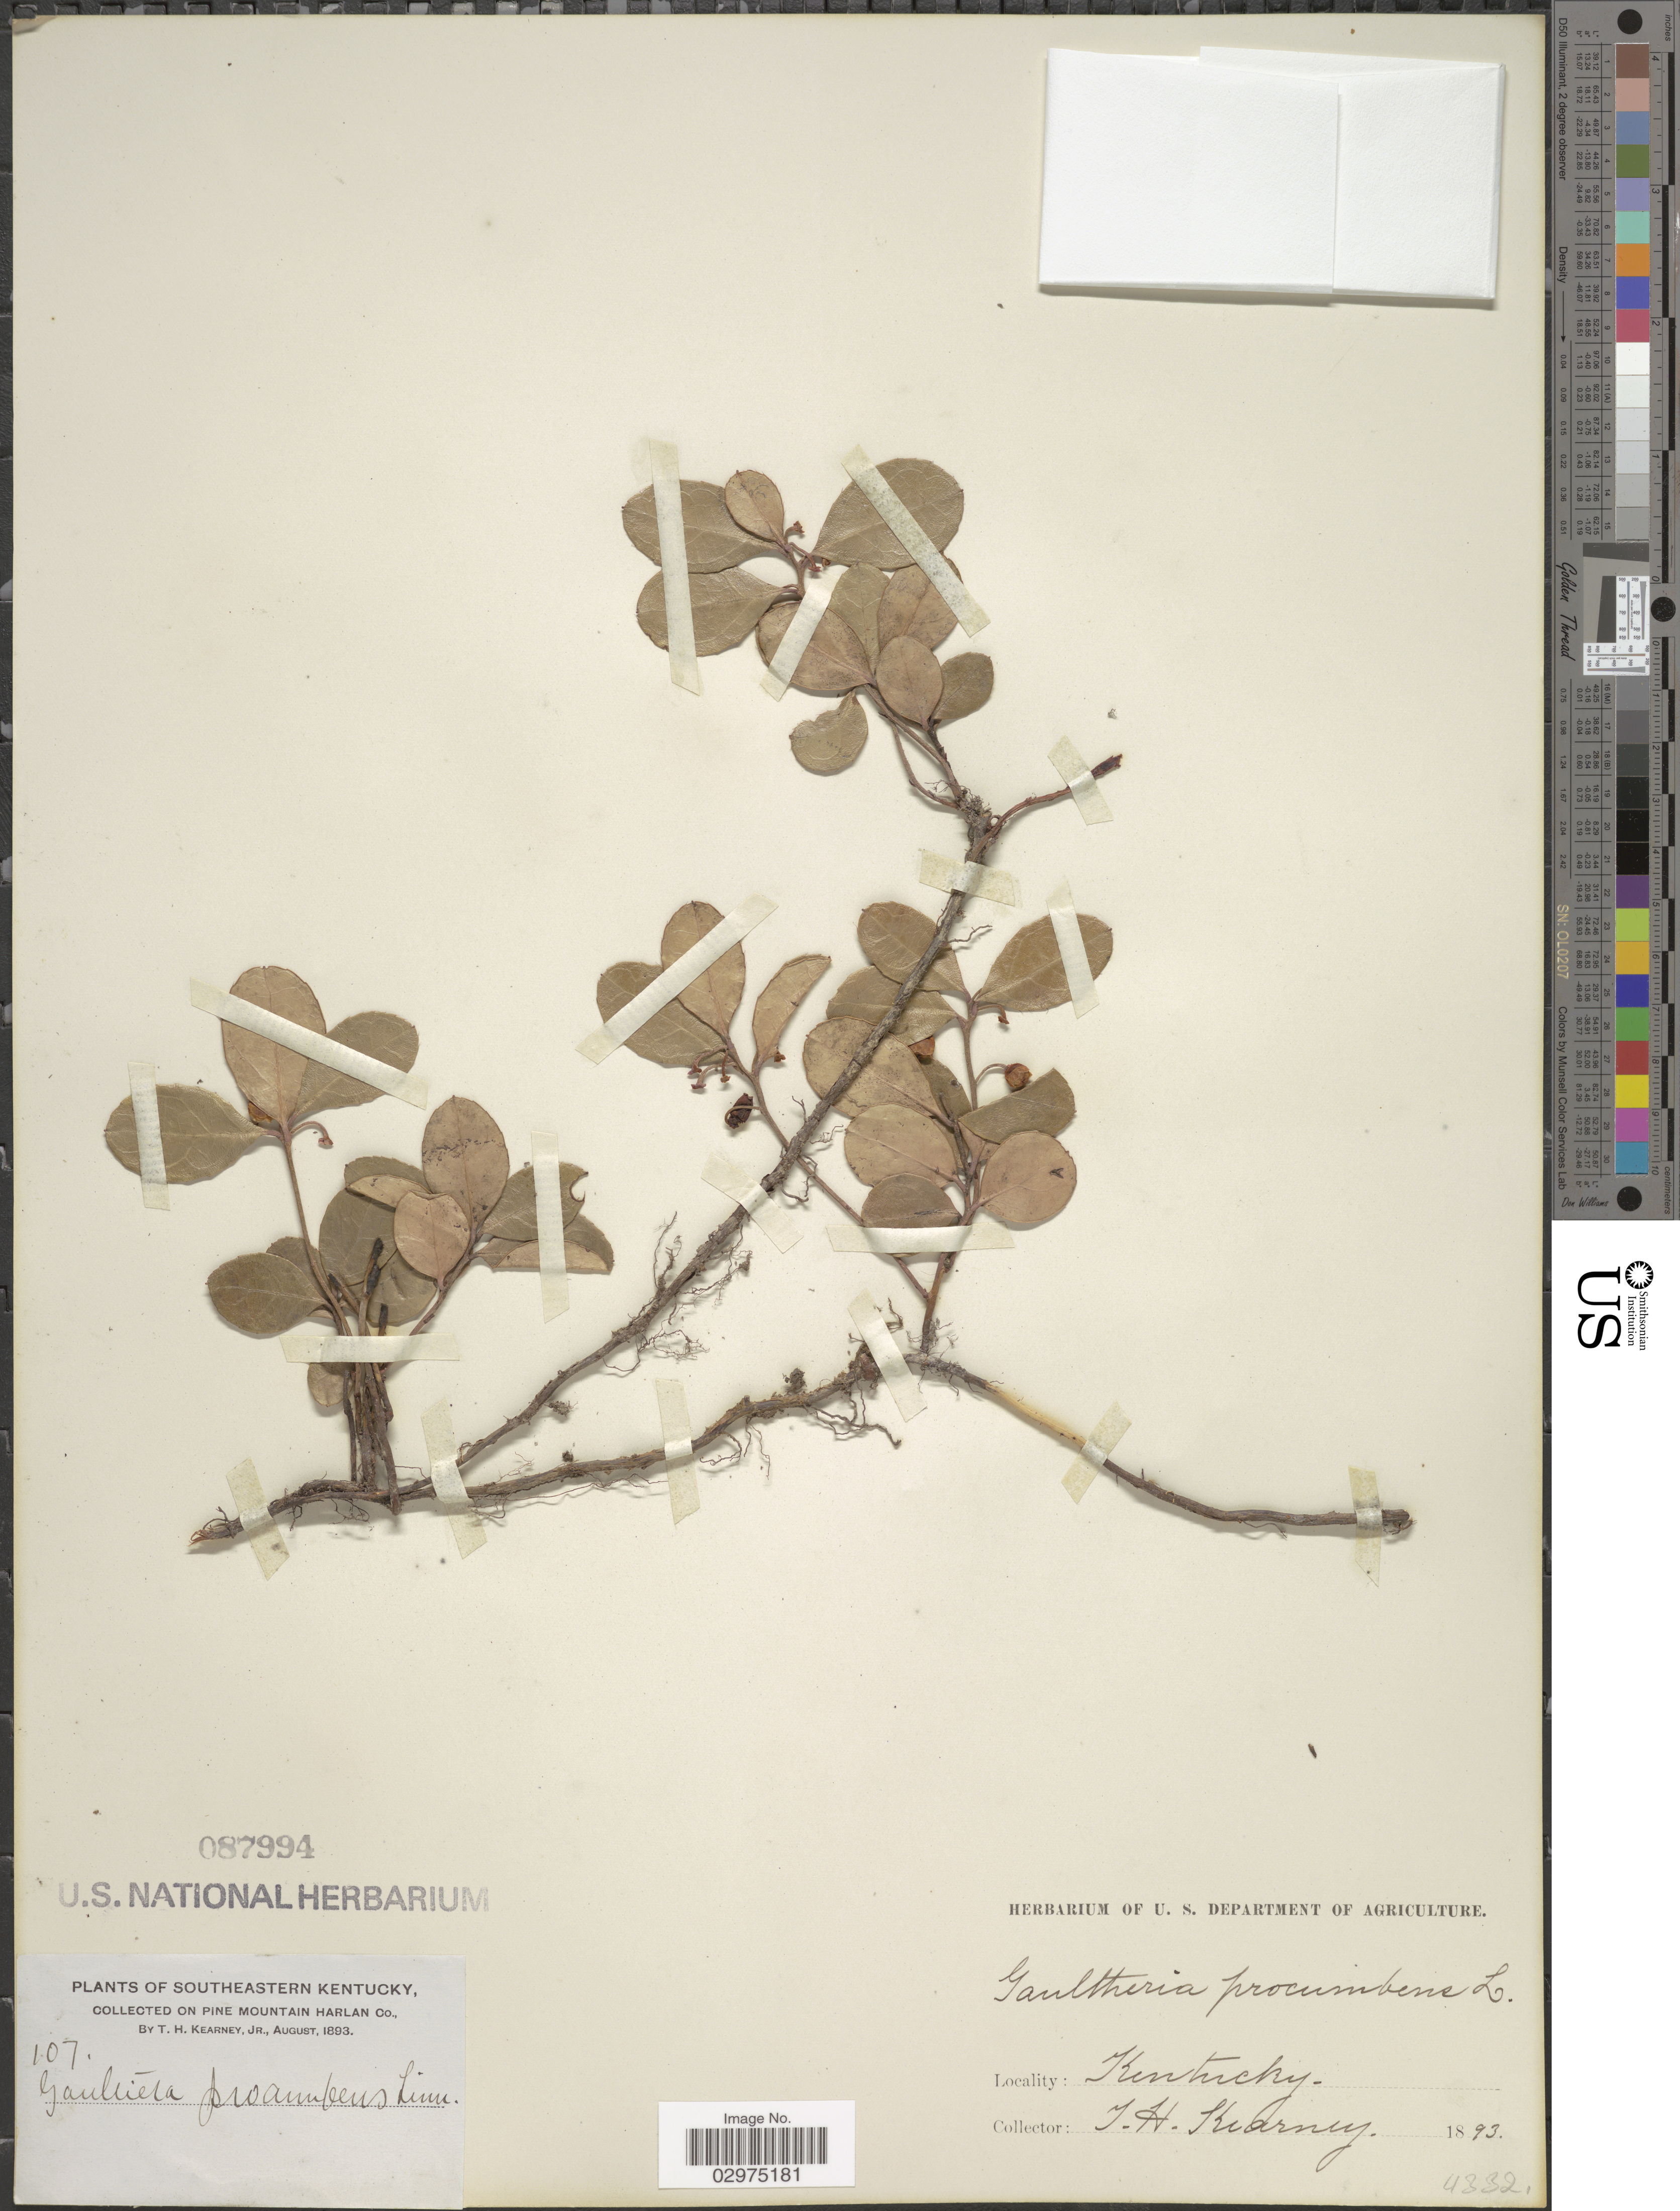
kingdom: Plantae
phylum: Tracheophyta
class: Magnoliopsida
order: Ericales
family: Ericaceae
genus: Gaultheria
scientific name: Gaultheria procumbens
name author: L.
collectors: T. H. Kearney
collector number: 107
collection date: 1893-08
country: United States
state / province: Kentucky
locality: Southeastern Kentucky, on Pine Mountain, Harlan Co.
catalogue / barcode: US 87994